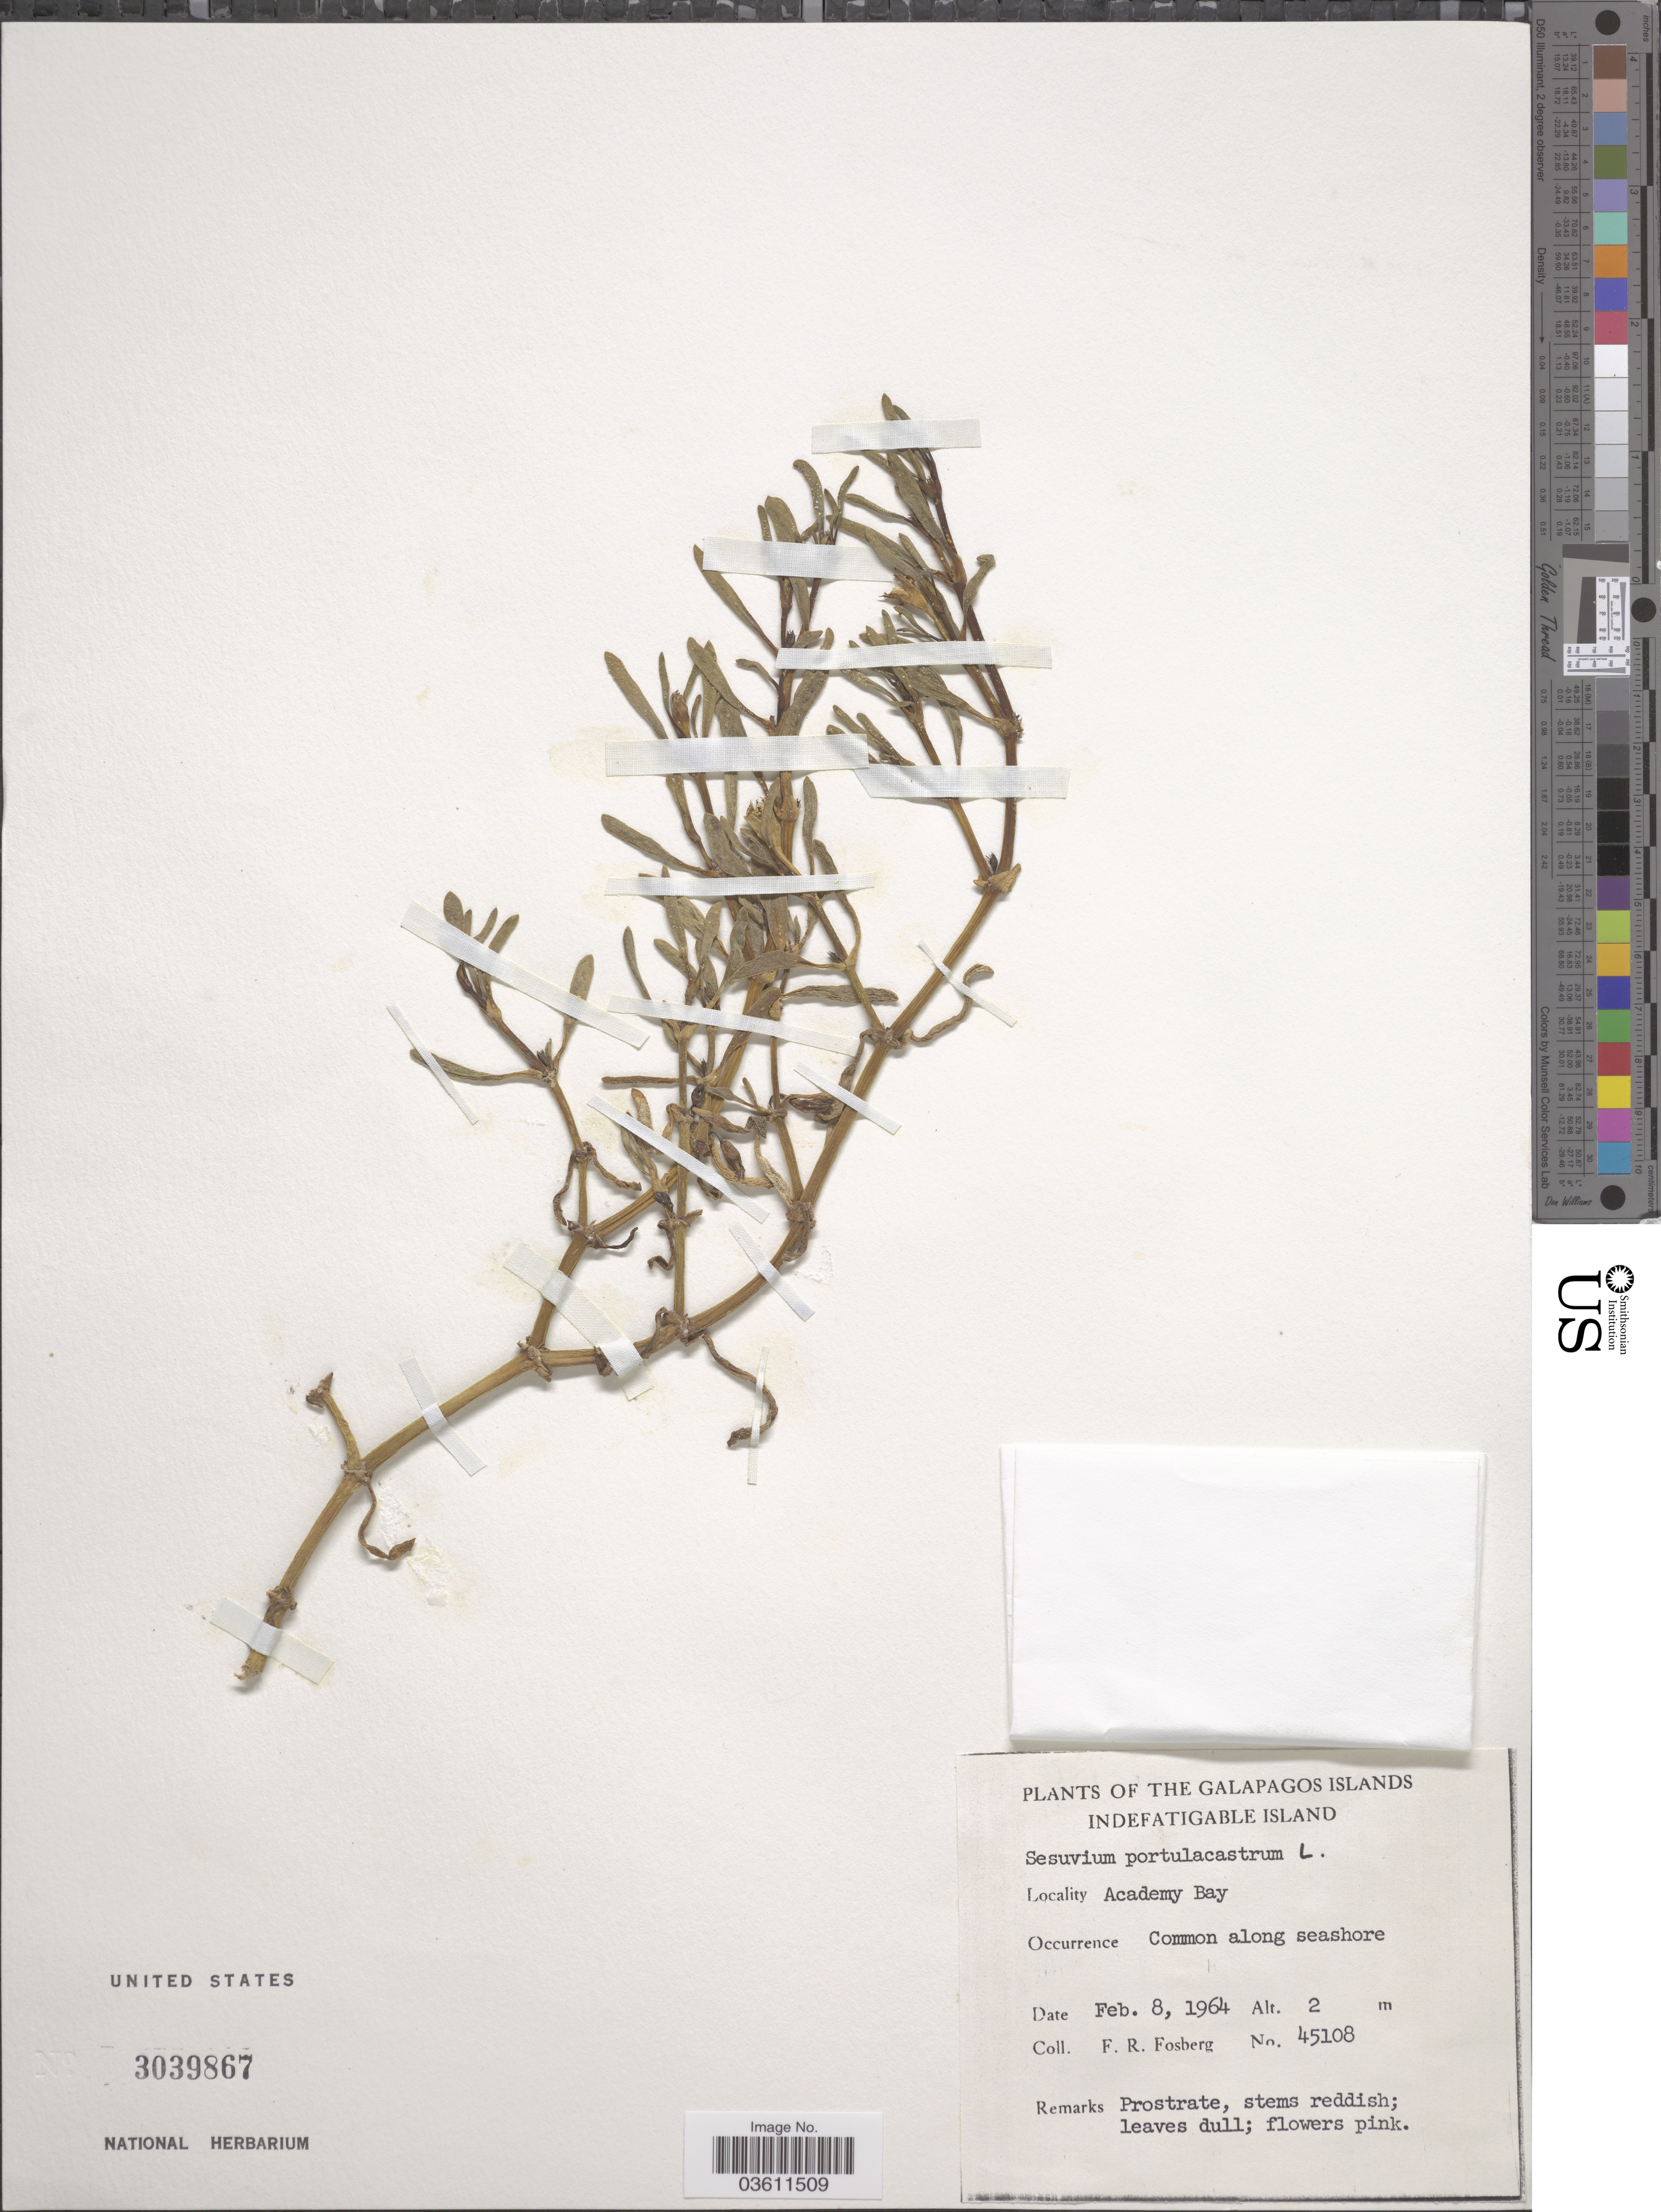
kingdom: Plantae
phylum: Tracheophyta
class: Magnoliopsida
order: Caryophyllales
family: Aizoaceae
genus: Sesuvium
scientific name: Sesuvium portulacastrum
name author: (L.) L.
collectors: F. R. Fosberg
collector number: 45108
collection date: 1964-02-08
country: Ecuador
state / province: Colón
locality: The Galapagos Islands. Indefatigable Island. Academy Bay.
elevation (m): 2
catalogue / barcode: US 3039867